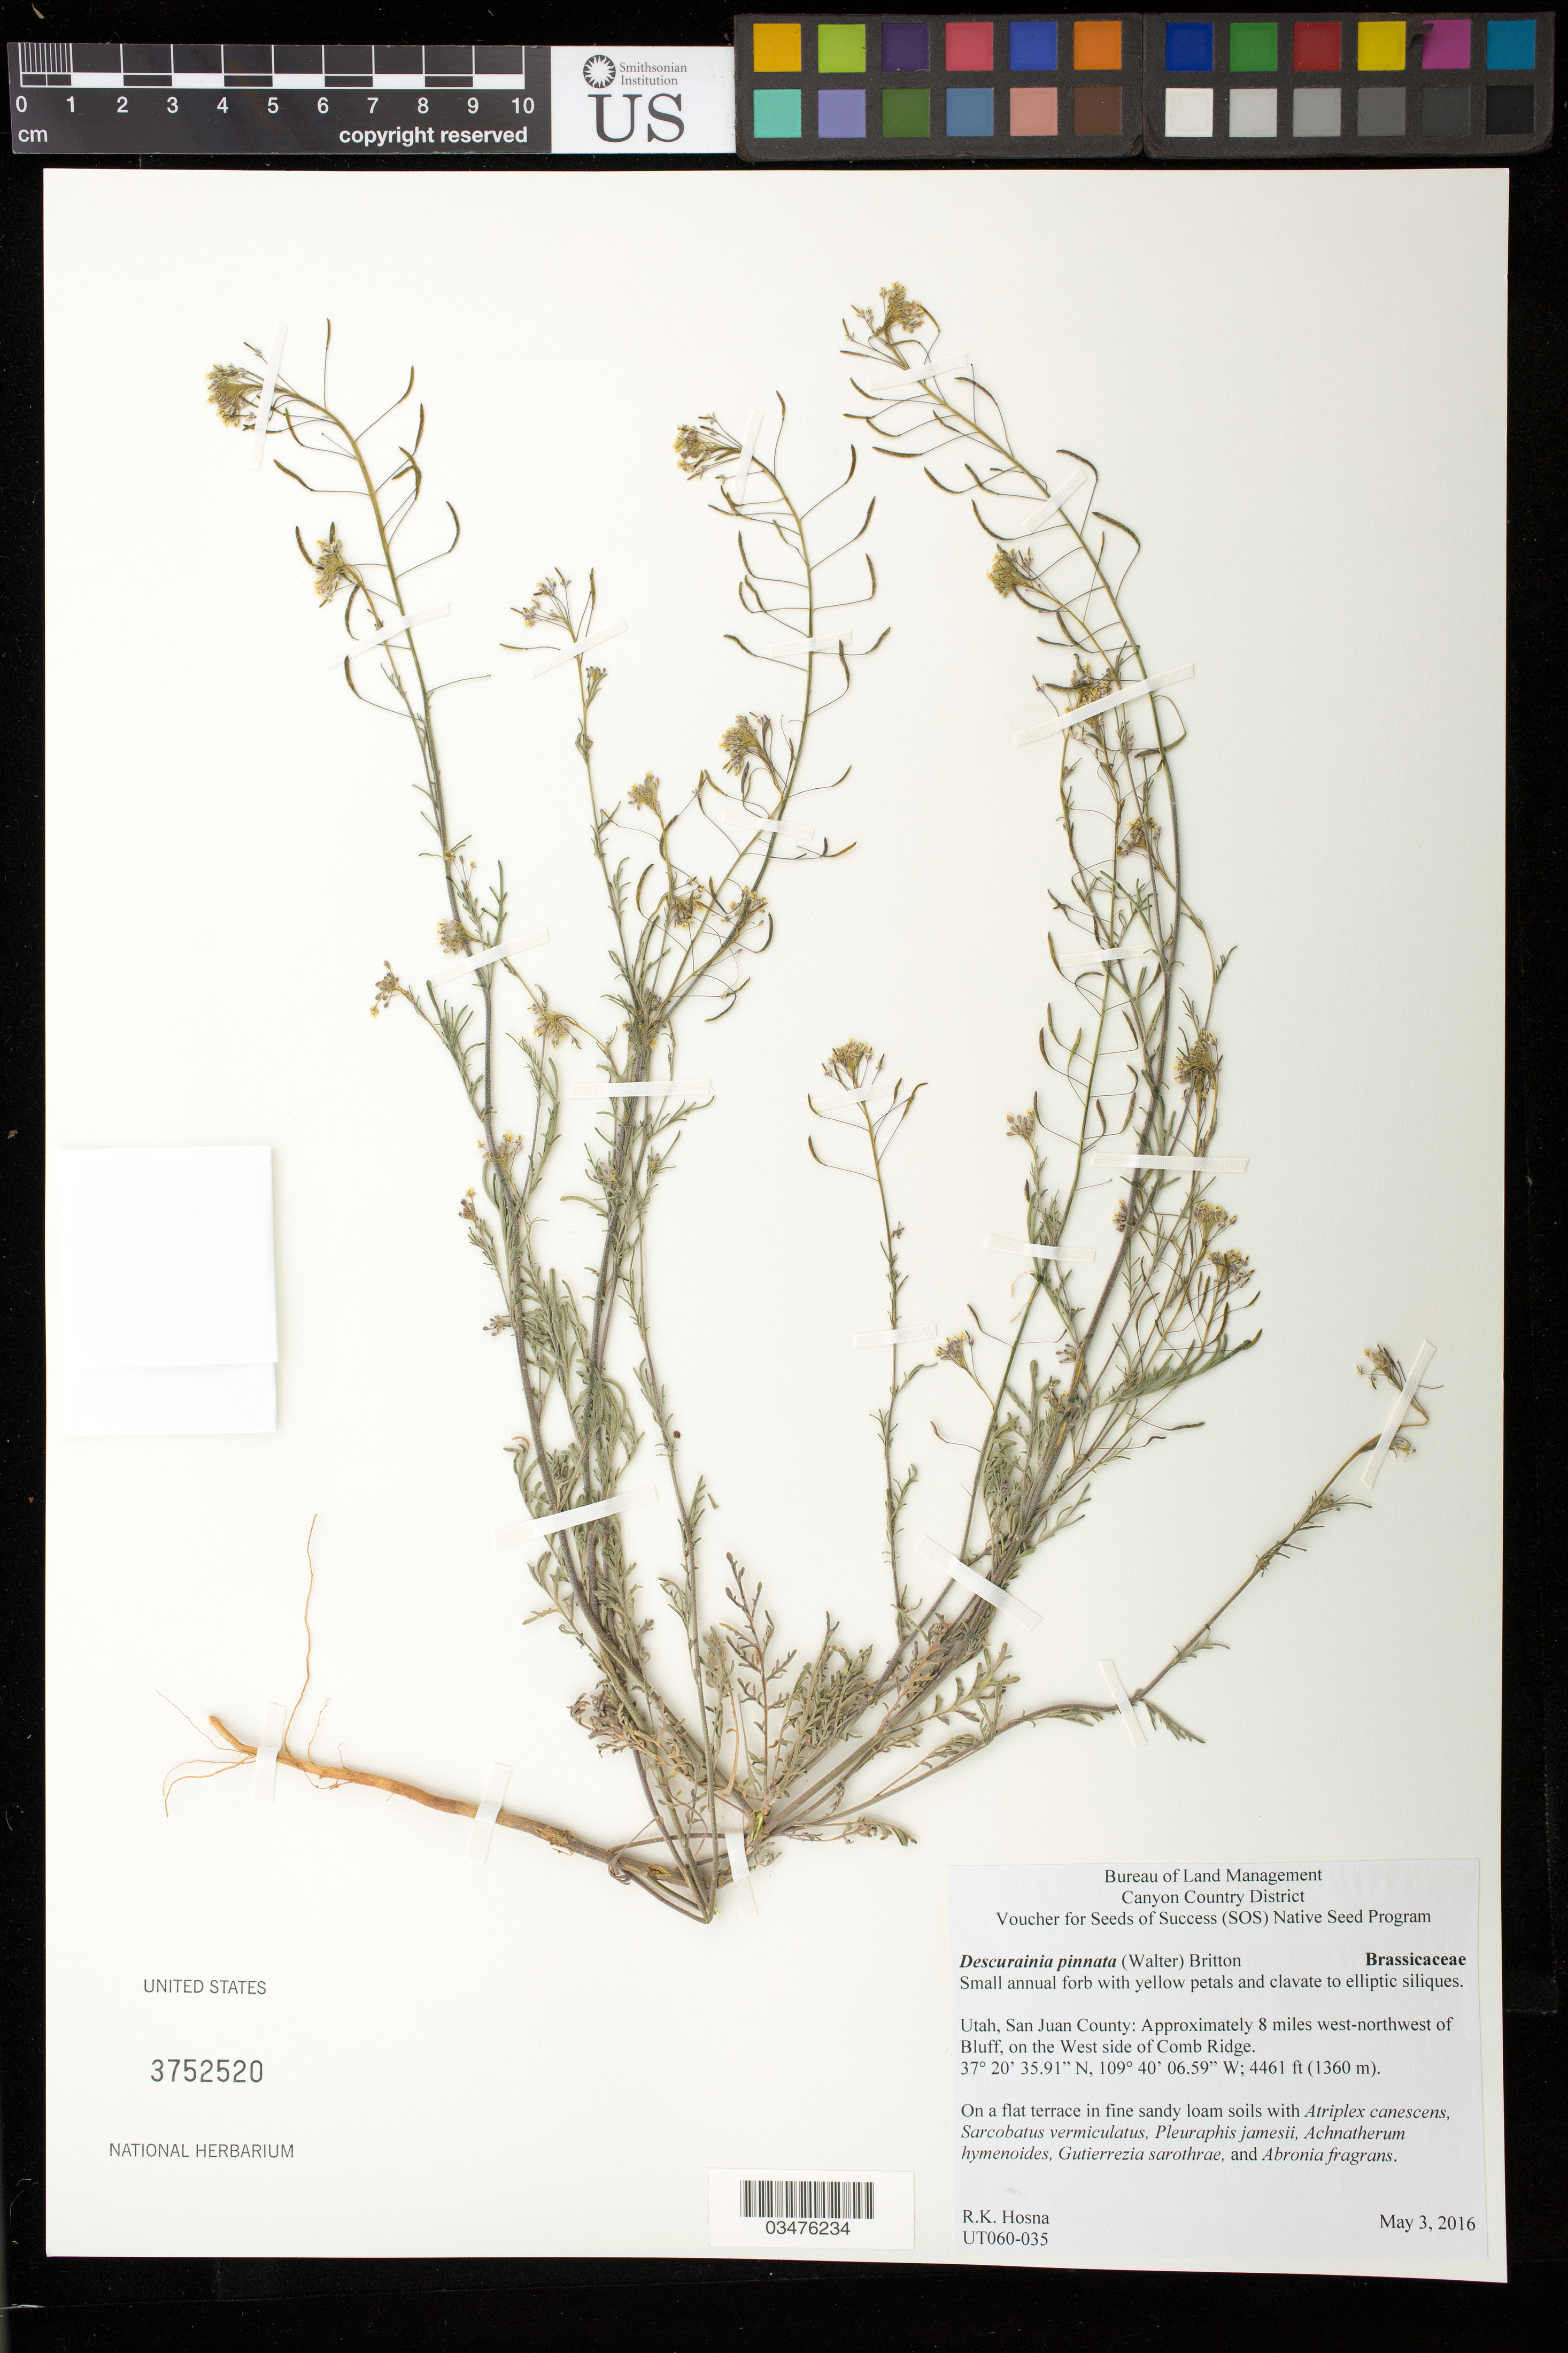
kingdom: Plantae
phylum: Tracheophyta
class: Magnoliopsida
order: Brassicales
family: Brassicaceae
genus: Descurainia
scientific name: Descurainia pinnata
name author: (Walter) Britton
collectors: R. Hosna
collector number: UT060-035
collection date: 2016-05-03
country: United States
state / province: Utah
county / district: San Juan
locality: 8 mi. WNW of Bluff, on the west side of Comb Ridge.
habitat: On flat terrace in fine sandy loam soils.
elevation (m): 1360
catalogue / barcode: US 3752520